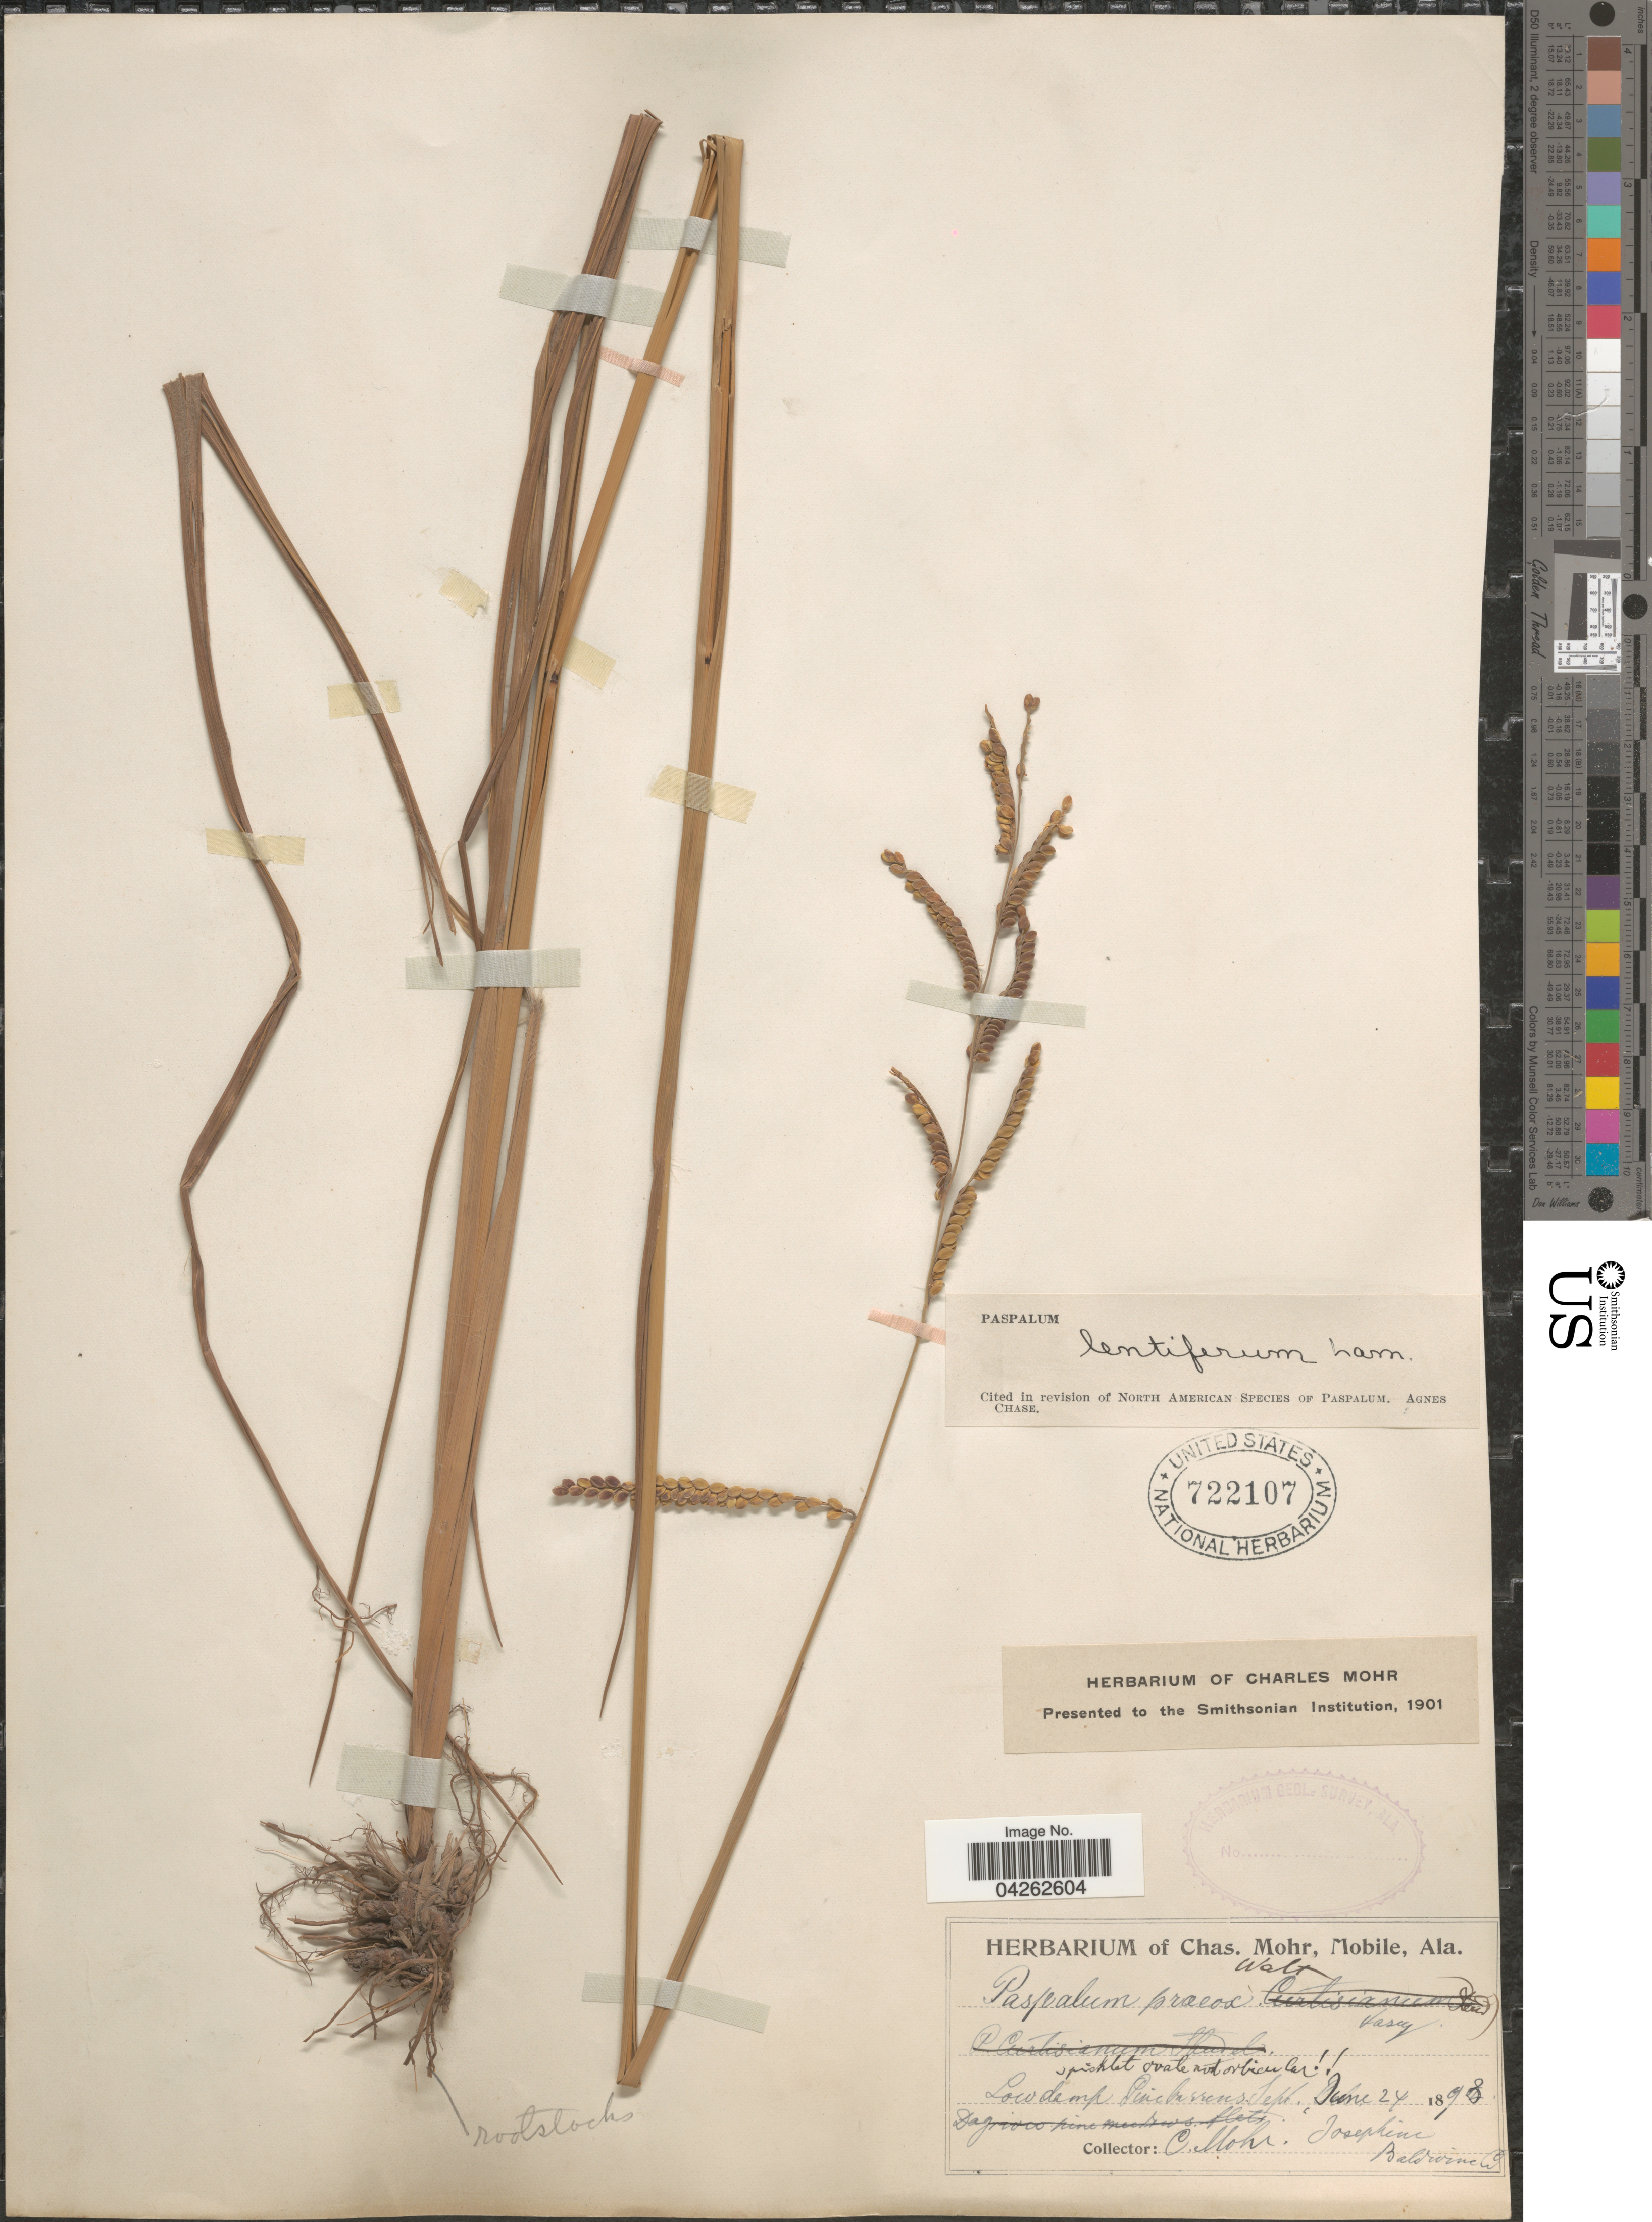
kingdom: Plantae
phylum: Tracheophyta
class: Liliopsida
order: Poales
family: Poaceae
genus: Paspalum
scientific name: Paspalum lentiferum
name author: Lam.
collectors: Mohr, C. T. (herbarium)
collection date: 1898-06-24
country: United States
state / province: Alabama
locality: Low damp Pinebarrens. Josephine Baldwin Co.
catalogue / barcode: US 722107